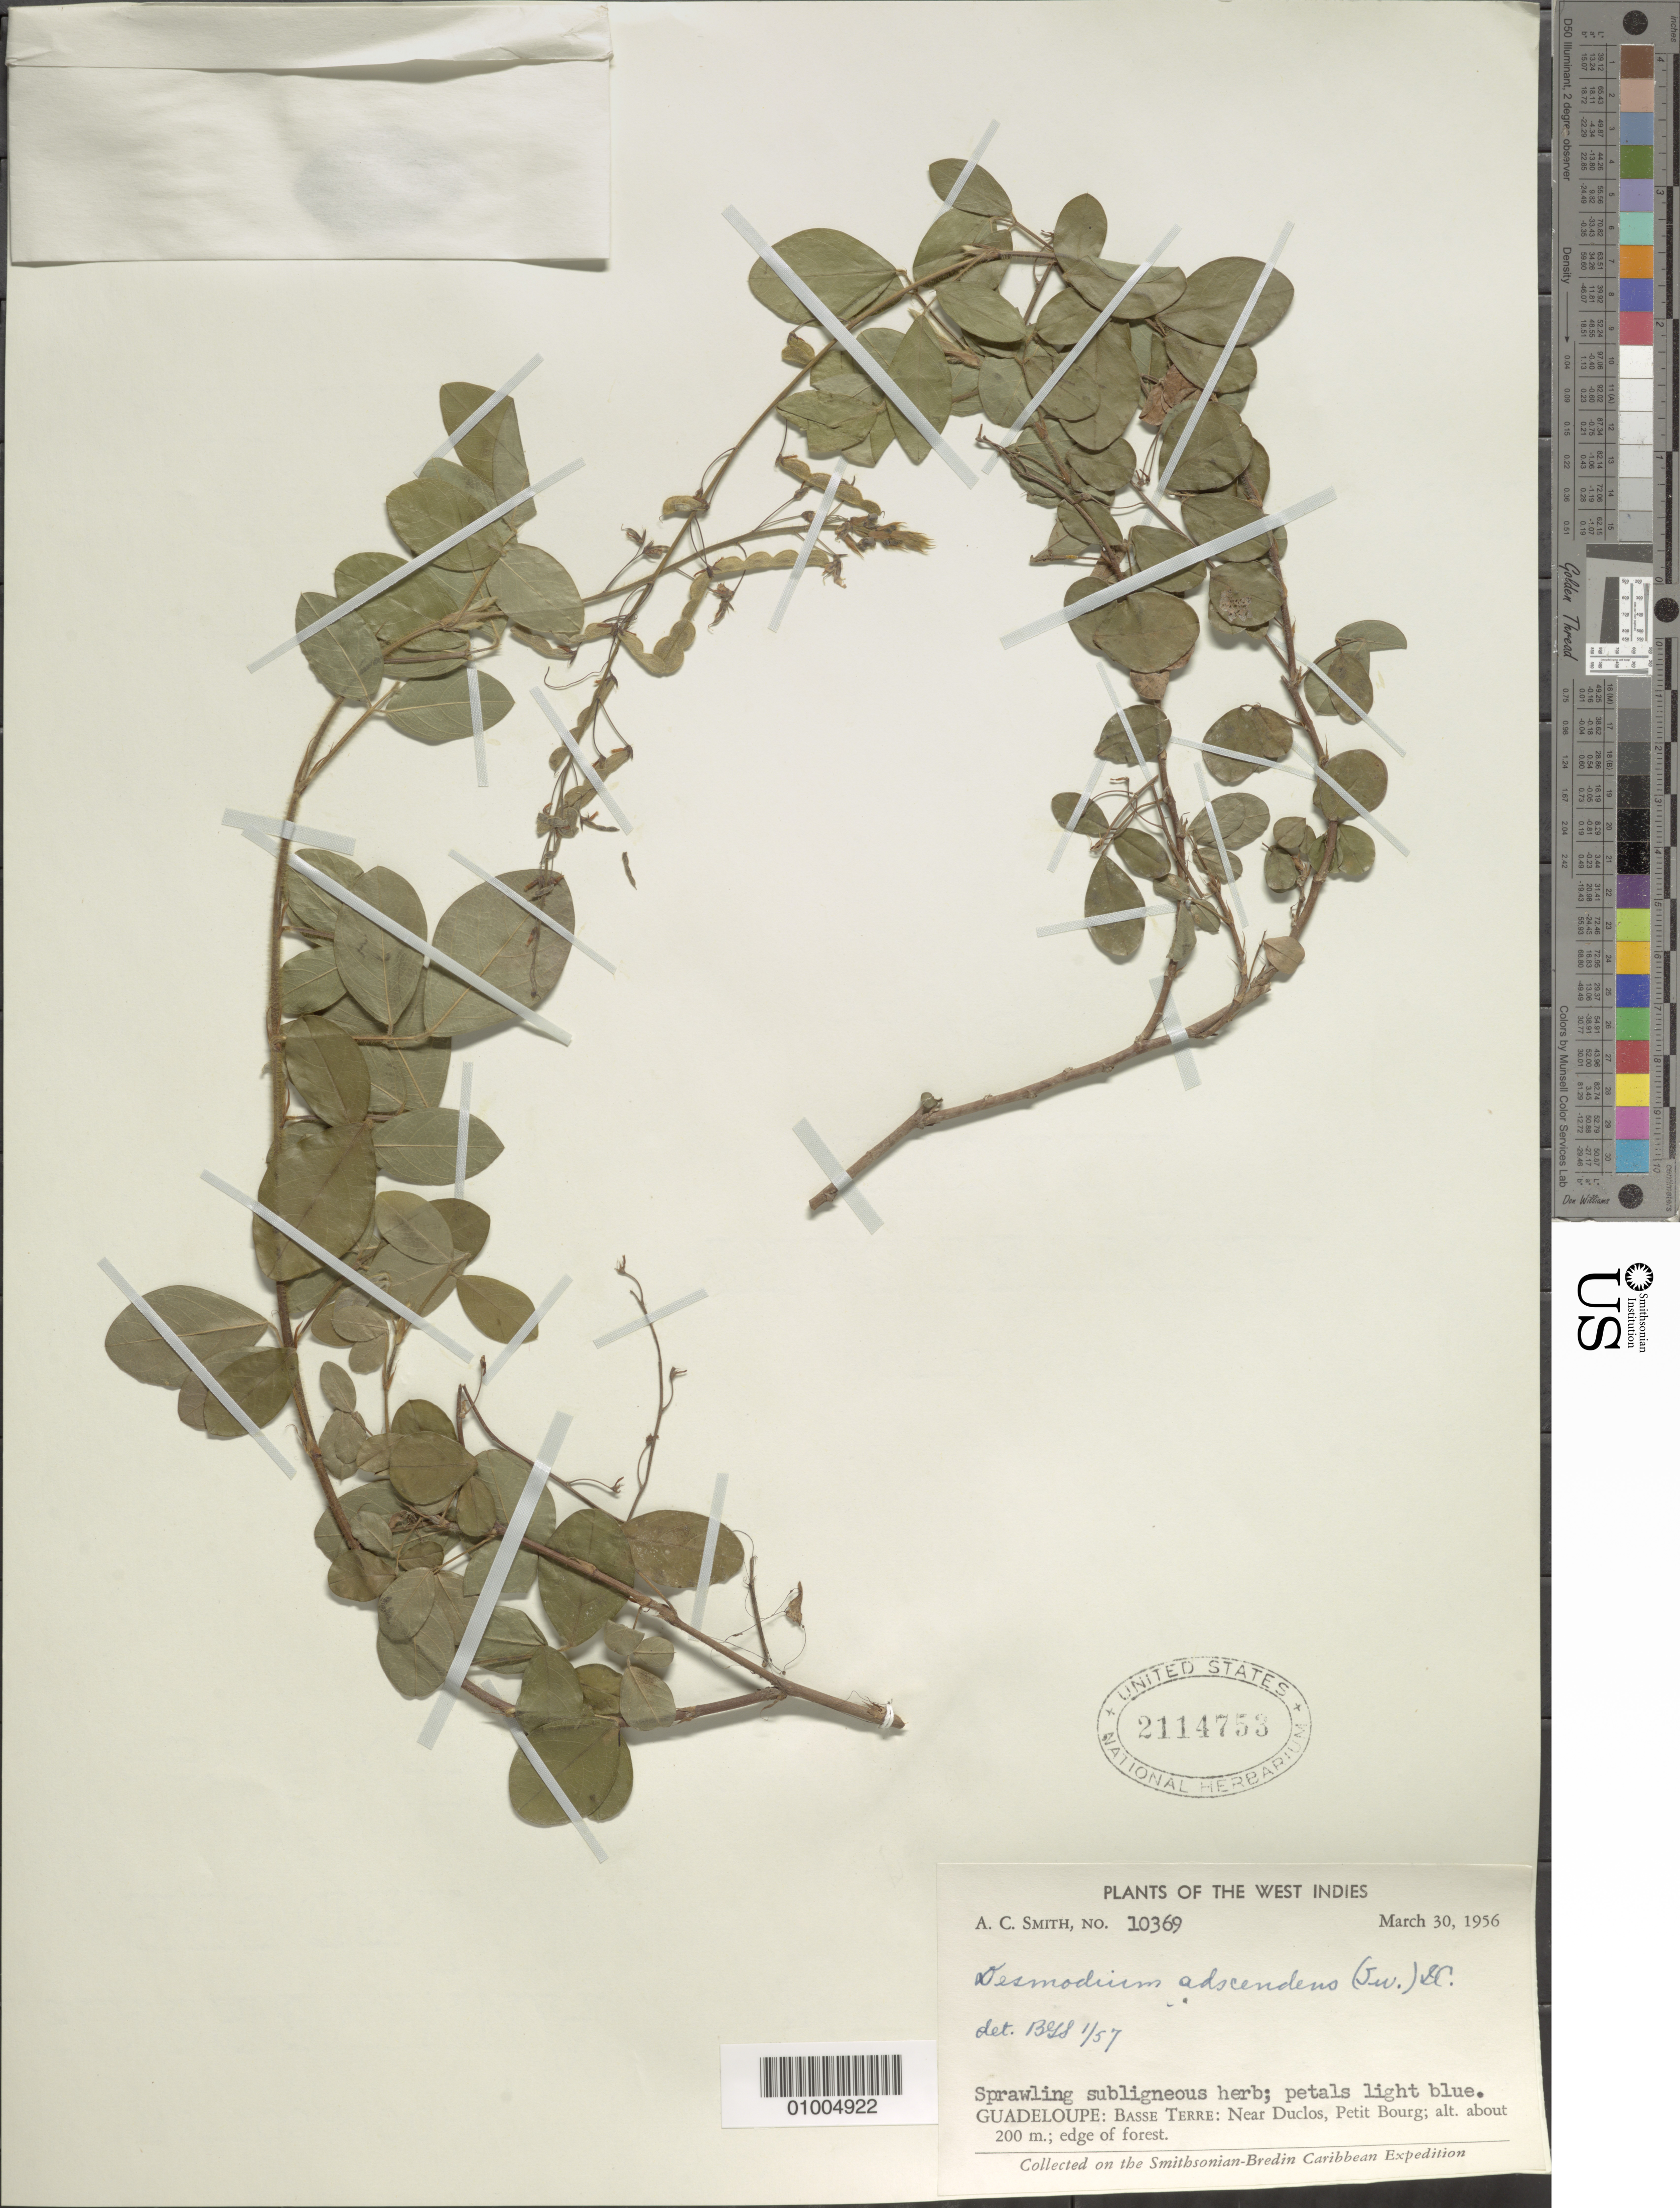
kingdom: Plantae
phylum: Tracheophyta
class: Magnoliopsida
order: Fabales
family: Fabaceae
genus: Grona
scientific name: Grona adscendens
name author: (Sw.) H. Ohashi & K. Ohashi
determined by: Strong, Mark T., (BOT), Smithsonian Institution - National Museum of Natural History (UNITED STATES)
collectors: A. C. Smith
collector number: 10369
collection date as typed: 30 Mar 1956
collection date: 1956-03-30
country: Guadeloupe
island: Basse Terre [Guadeloupe]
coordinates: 0 N, 0 E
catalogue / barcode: US 2114753